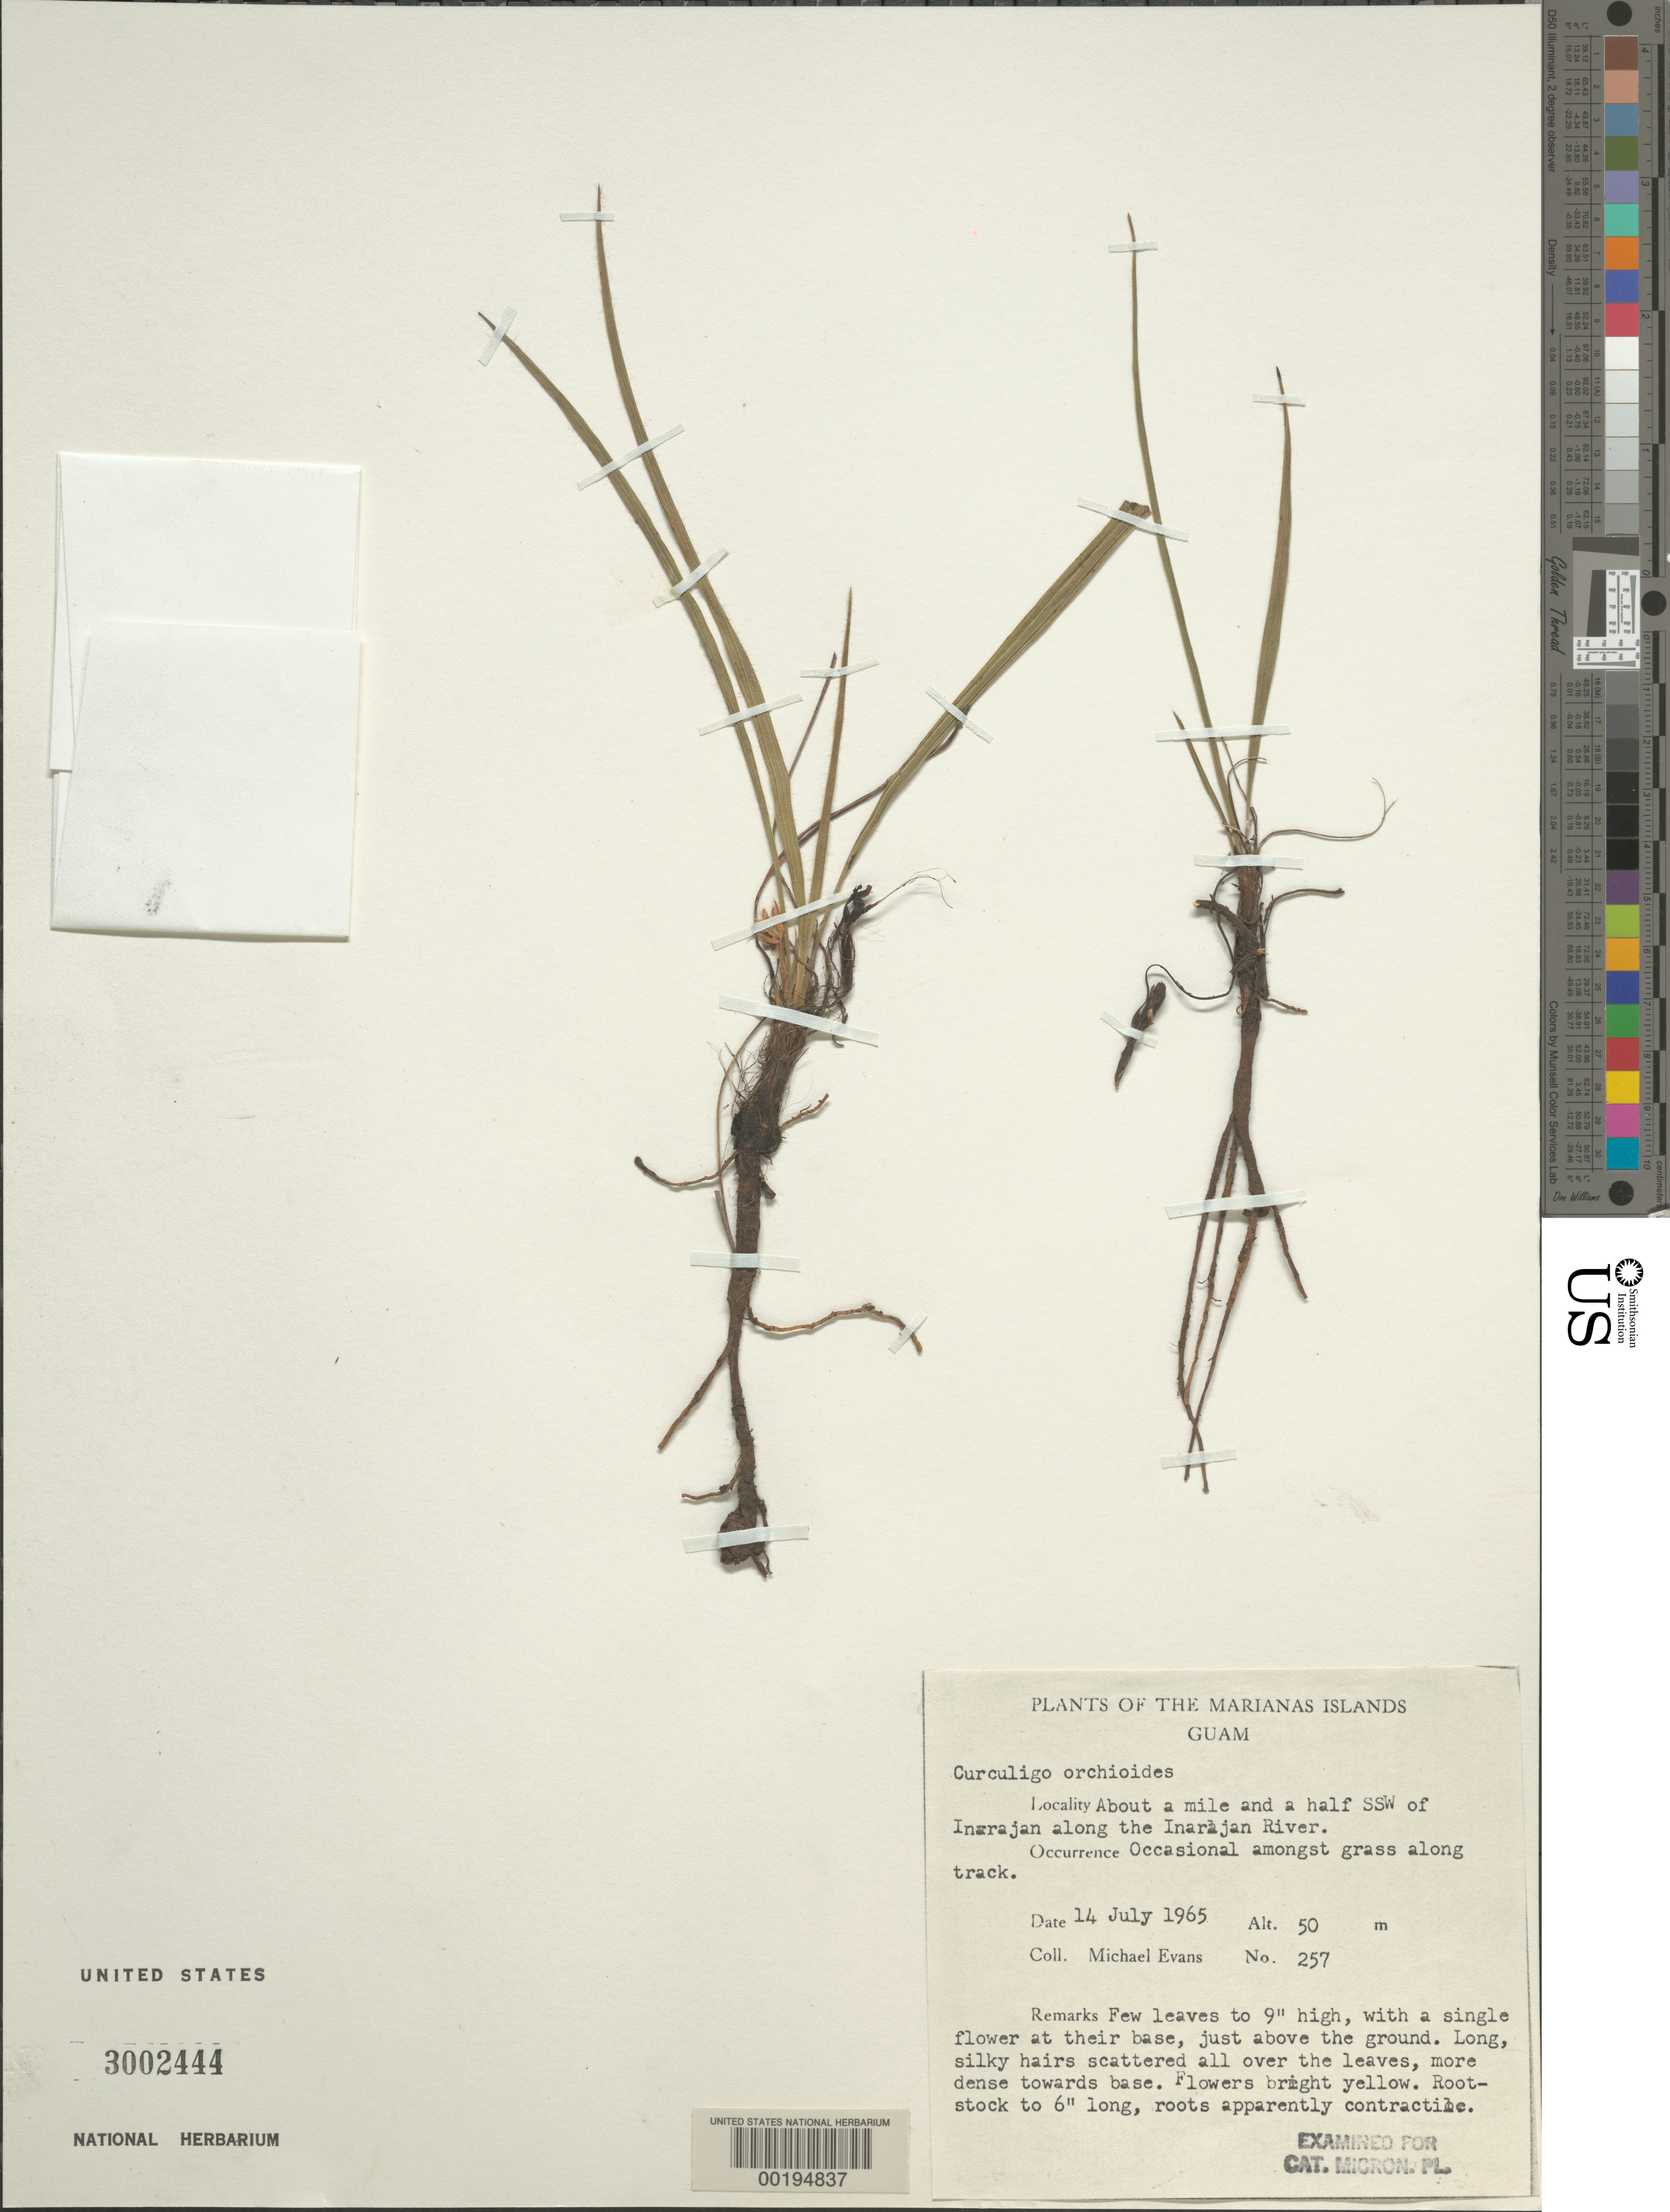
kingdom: Plantae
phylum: Tracheophyta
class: Liliopsida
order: Asparagales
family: Hypoxidaceae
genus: Curculigo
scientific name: Curculigo orchioides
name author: Gaertn.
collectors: M. Evans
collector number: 257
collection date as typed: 14 Jul 1965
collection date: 1965-07-14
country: Guam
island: Guam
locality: Ca 1.5 mi ssw of inarajan along the inarajan river; along track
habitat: Amoung grass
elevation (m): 50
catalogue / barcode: US 3002444